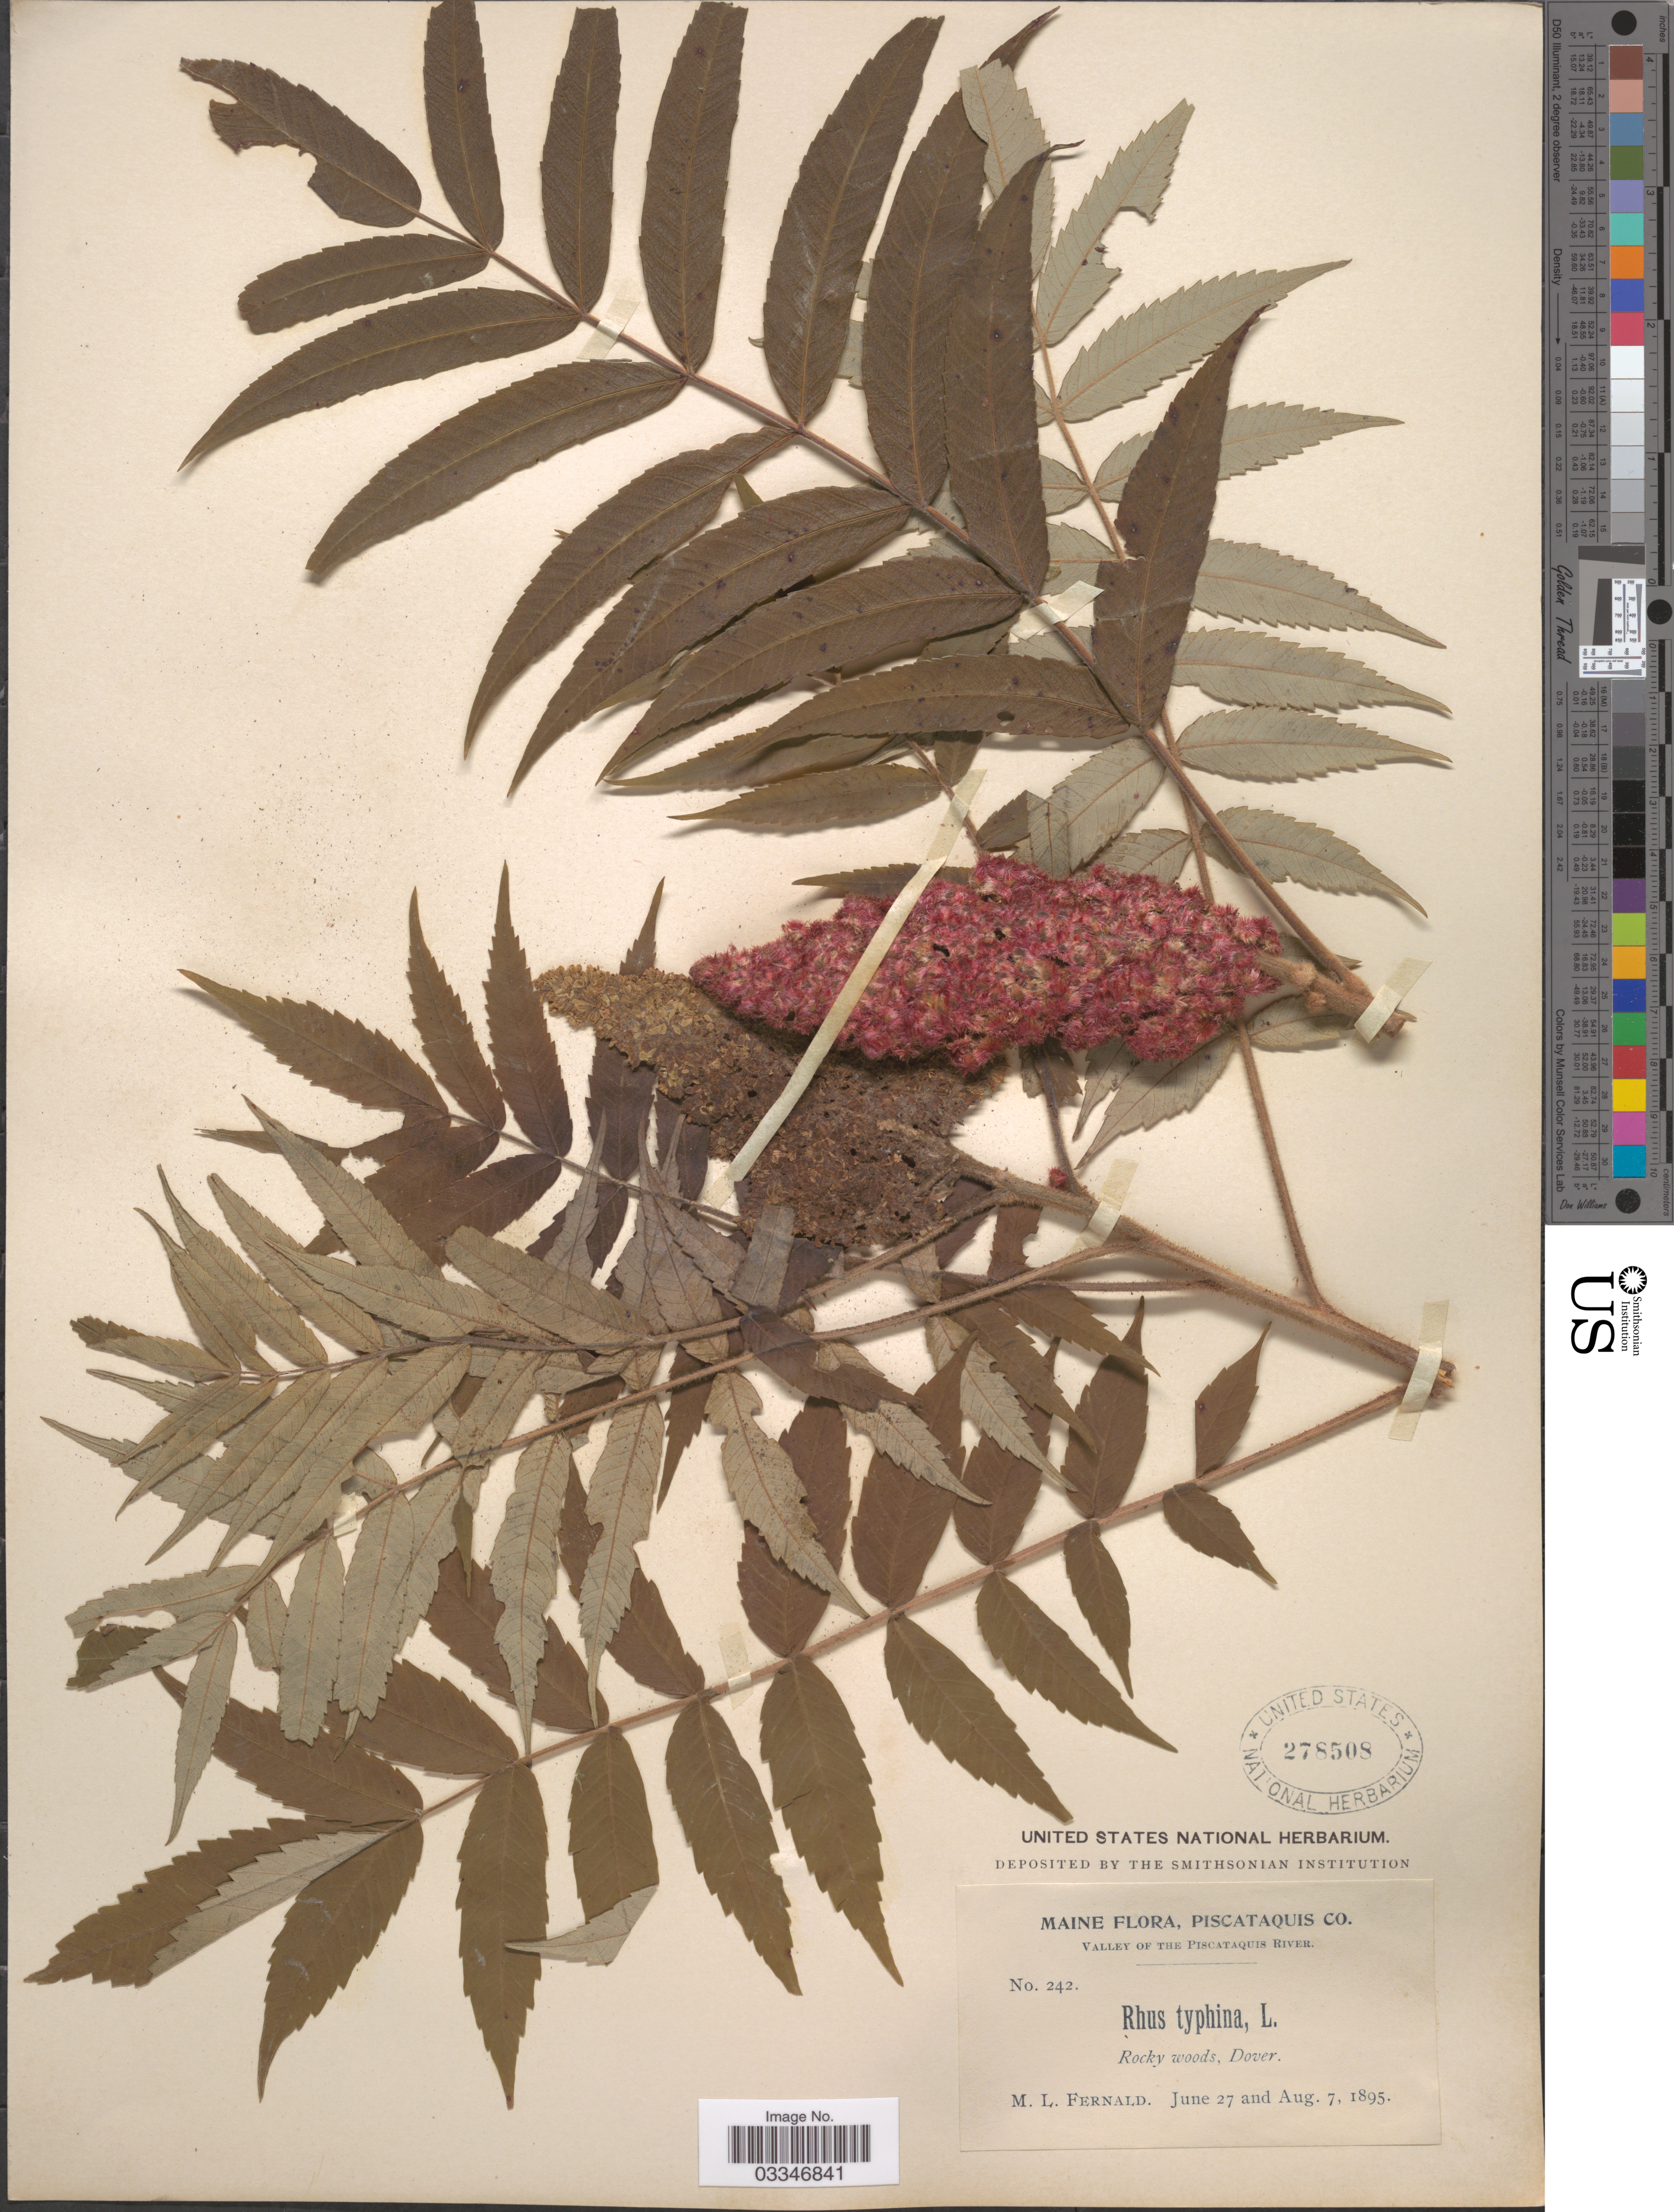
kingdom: Plantae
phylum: Tracheophyta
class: Magnoliopsida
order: Sapindales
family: Anacardiaceae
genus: Rhus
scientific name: Rhus typhina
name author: L.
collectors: M. L. Fernald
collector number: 242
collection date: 1895-06-27/1895-08-07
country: United States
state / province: Maine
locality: Piscataquis Co., Valley of the Piscataquis River, Rocky woods, Dover.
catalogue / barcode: US 278508